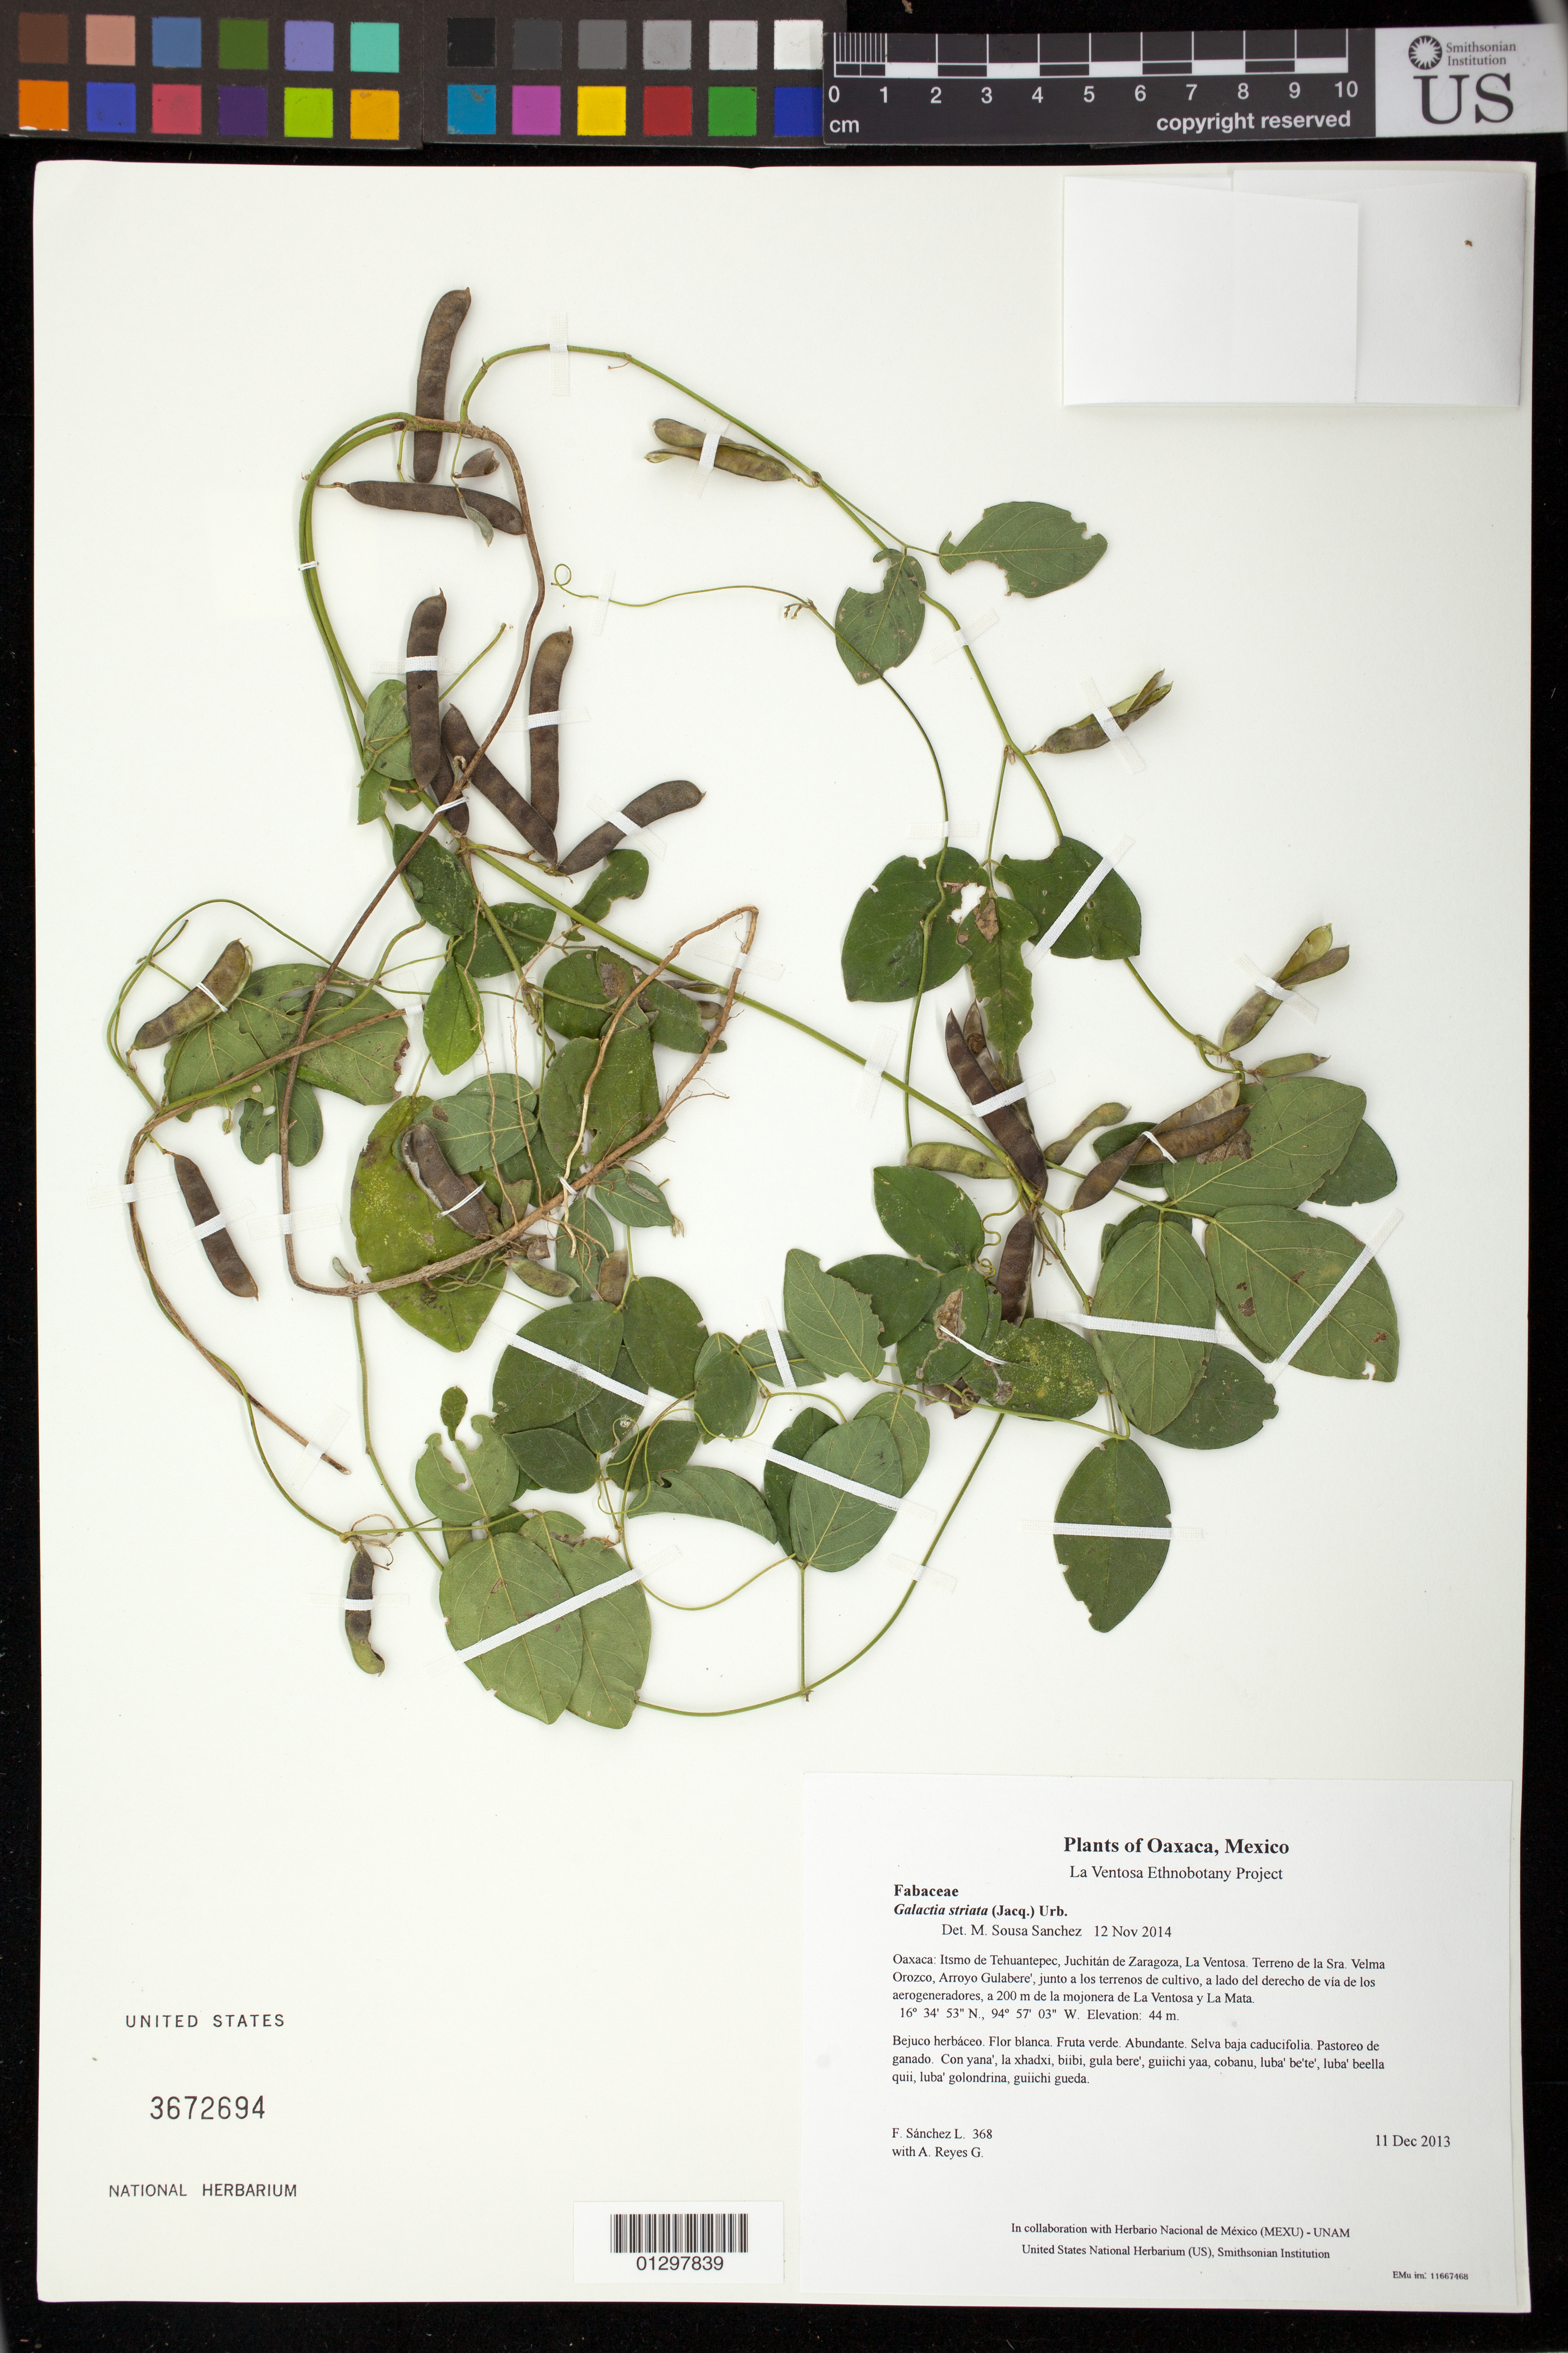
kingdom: Plantae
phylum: Tracheophyta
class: Magnoliopsida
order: Fabales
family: Fabaceae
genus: Galactia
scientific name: Galactia striata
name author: (Jacq.) Urb.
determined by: Sousa S., Mario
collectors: F. Sánchez L. & A. Reyes G.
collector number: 368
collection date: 2013-12-11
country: Mexico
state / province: Oaxaca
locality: Itsmo de Tehuantepec, Juchitán de Zaragoza, La Ventosa. Terreno de la Sra. Velma Orozco, Arroyo Gulabere', junto a los terrenos de cultivo, a lado del derecho de vía de los aerogeneradores, a 200 m de la mojonera de La Ventosa y La Mata.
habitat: Selva baja caducifolia. Pastoreo de ganado.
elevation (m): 44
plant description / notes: JEBOT, SERO, US; Luba'. Guie' naquichi'. Cuaananaxhi naga'. Stale.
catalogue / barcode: US 3672694